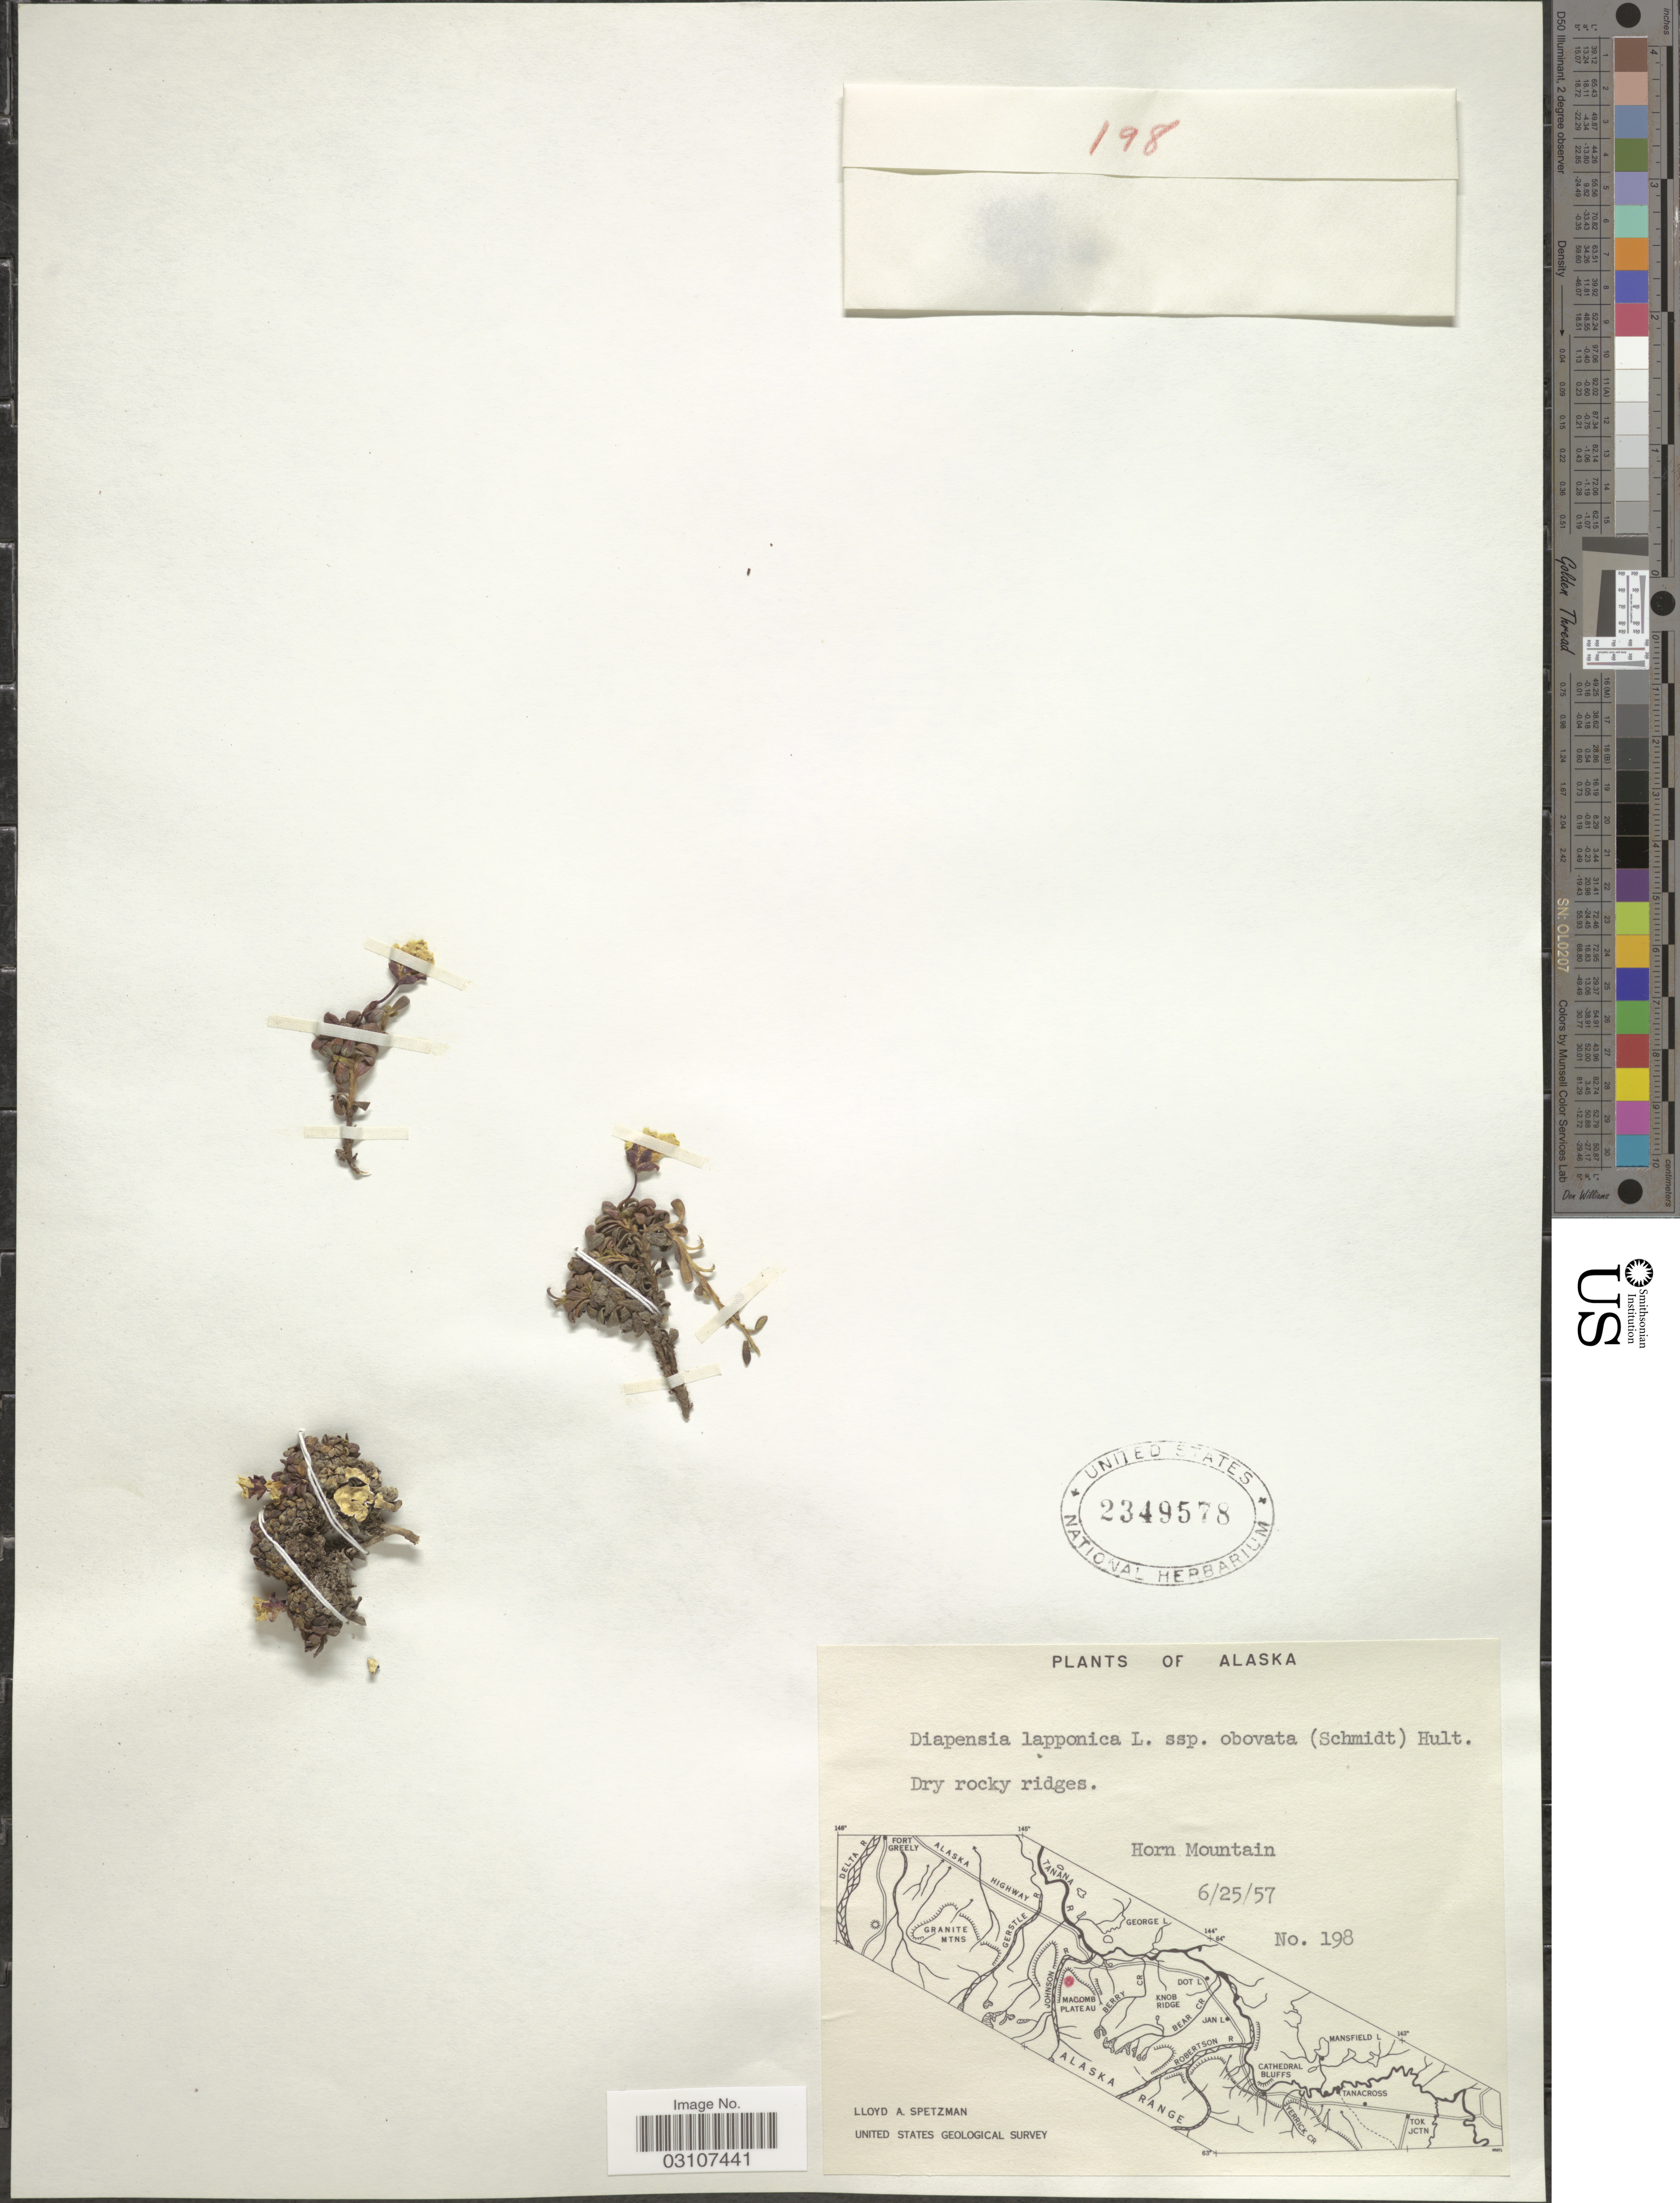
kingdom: Plantae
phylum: Tracheophyta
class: Magnoliopsida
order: Ericales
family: Diapensiaceae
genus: Diapensia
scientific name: Diapensia lapponica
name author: L.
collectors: L. Spetzman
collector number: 198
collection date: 1957-06-25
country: United States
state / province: Alaska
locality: Horn Mountain.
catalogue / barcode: US 2349578